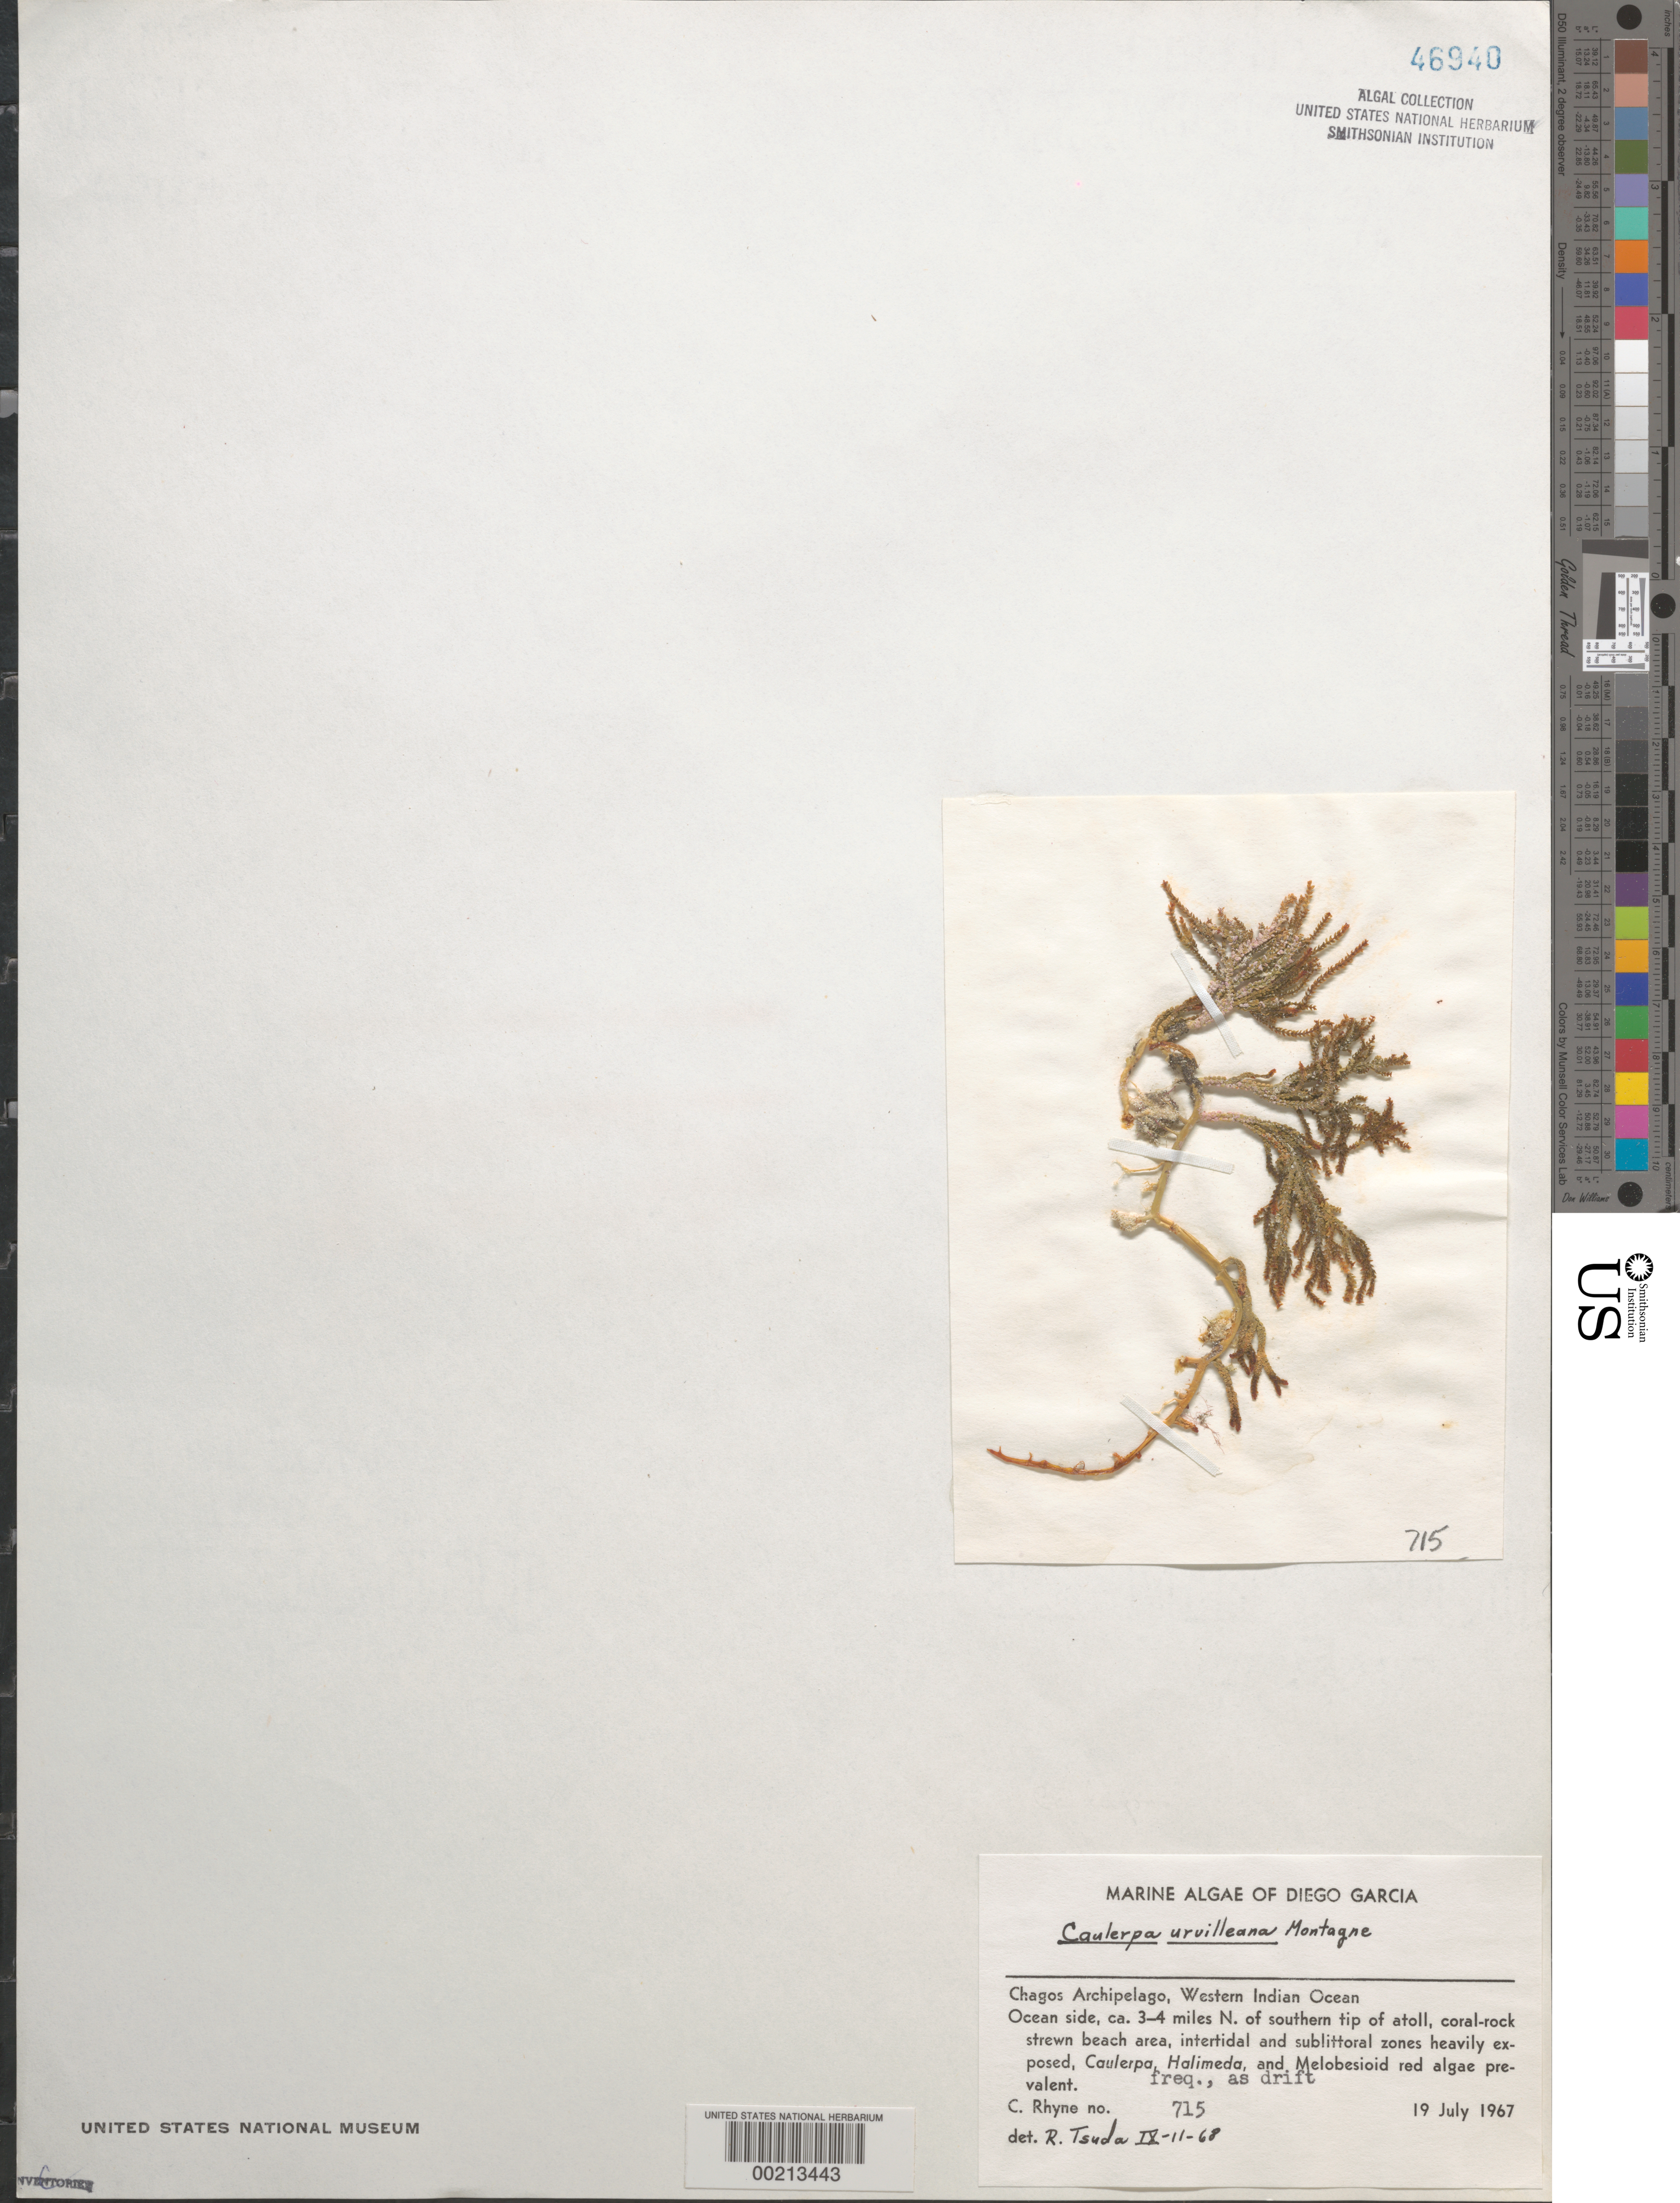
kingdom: Plantae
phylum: Chlorophyta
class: Ulvophyceae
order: Bryopsidales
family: Caulerpaceae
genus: Caulerpa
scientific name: Caulerpa urvilleana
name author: Mont.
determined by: Tsuda, R. T.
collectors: C. Rhyne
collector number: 715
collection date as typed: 19 Jul 1967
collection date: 1967-07-19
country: British Indian Ocean Territory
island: Diego Garcia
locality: Ca. 3-4 miles north of southern tip of atoll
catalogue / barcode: US 46940